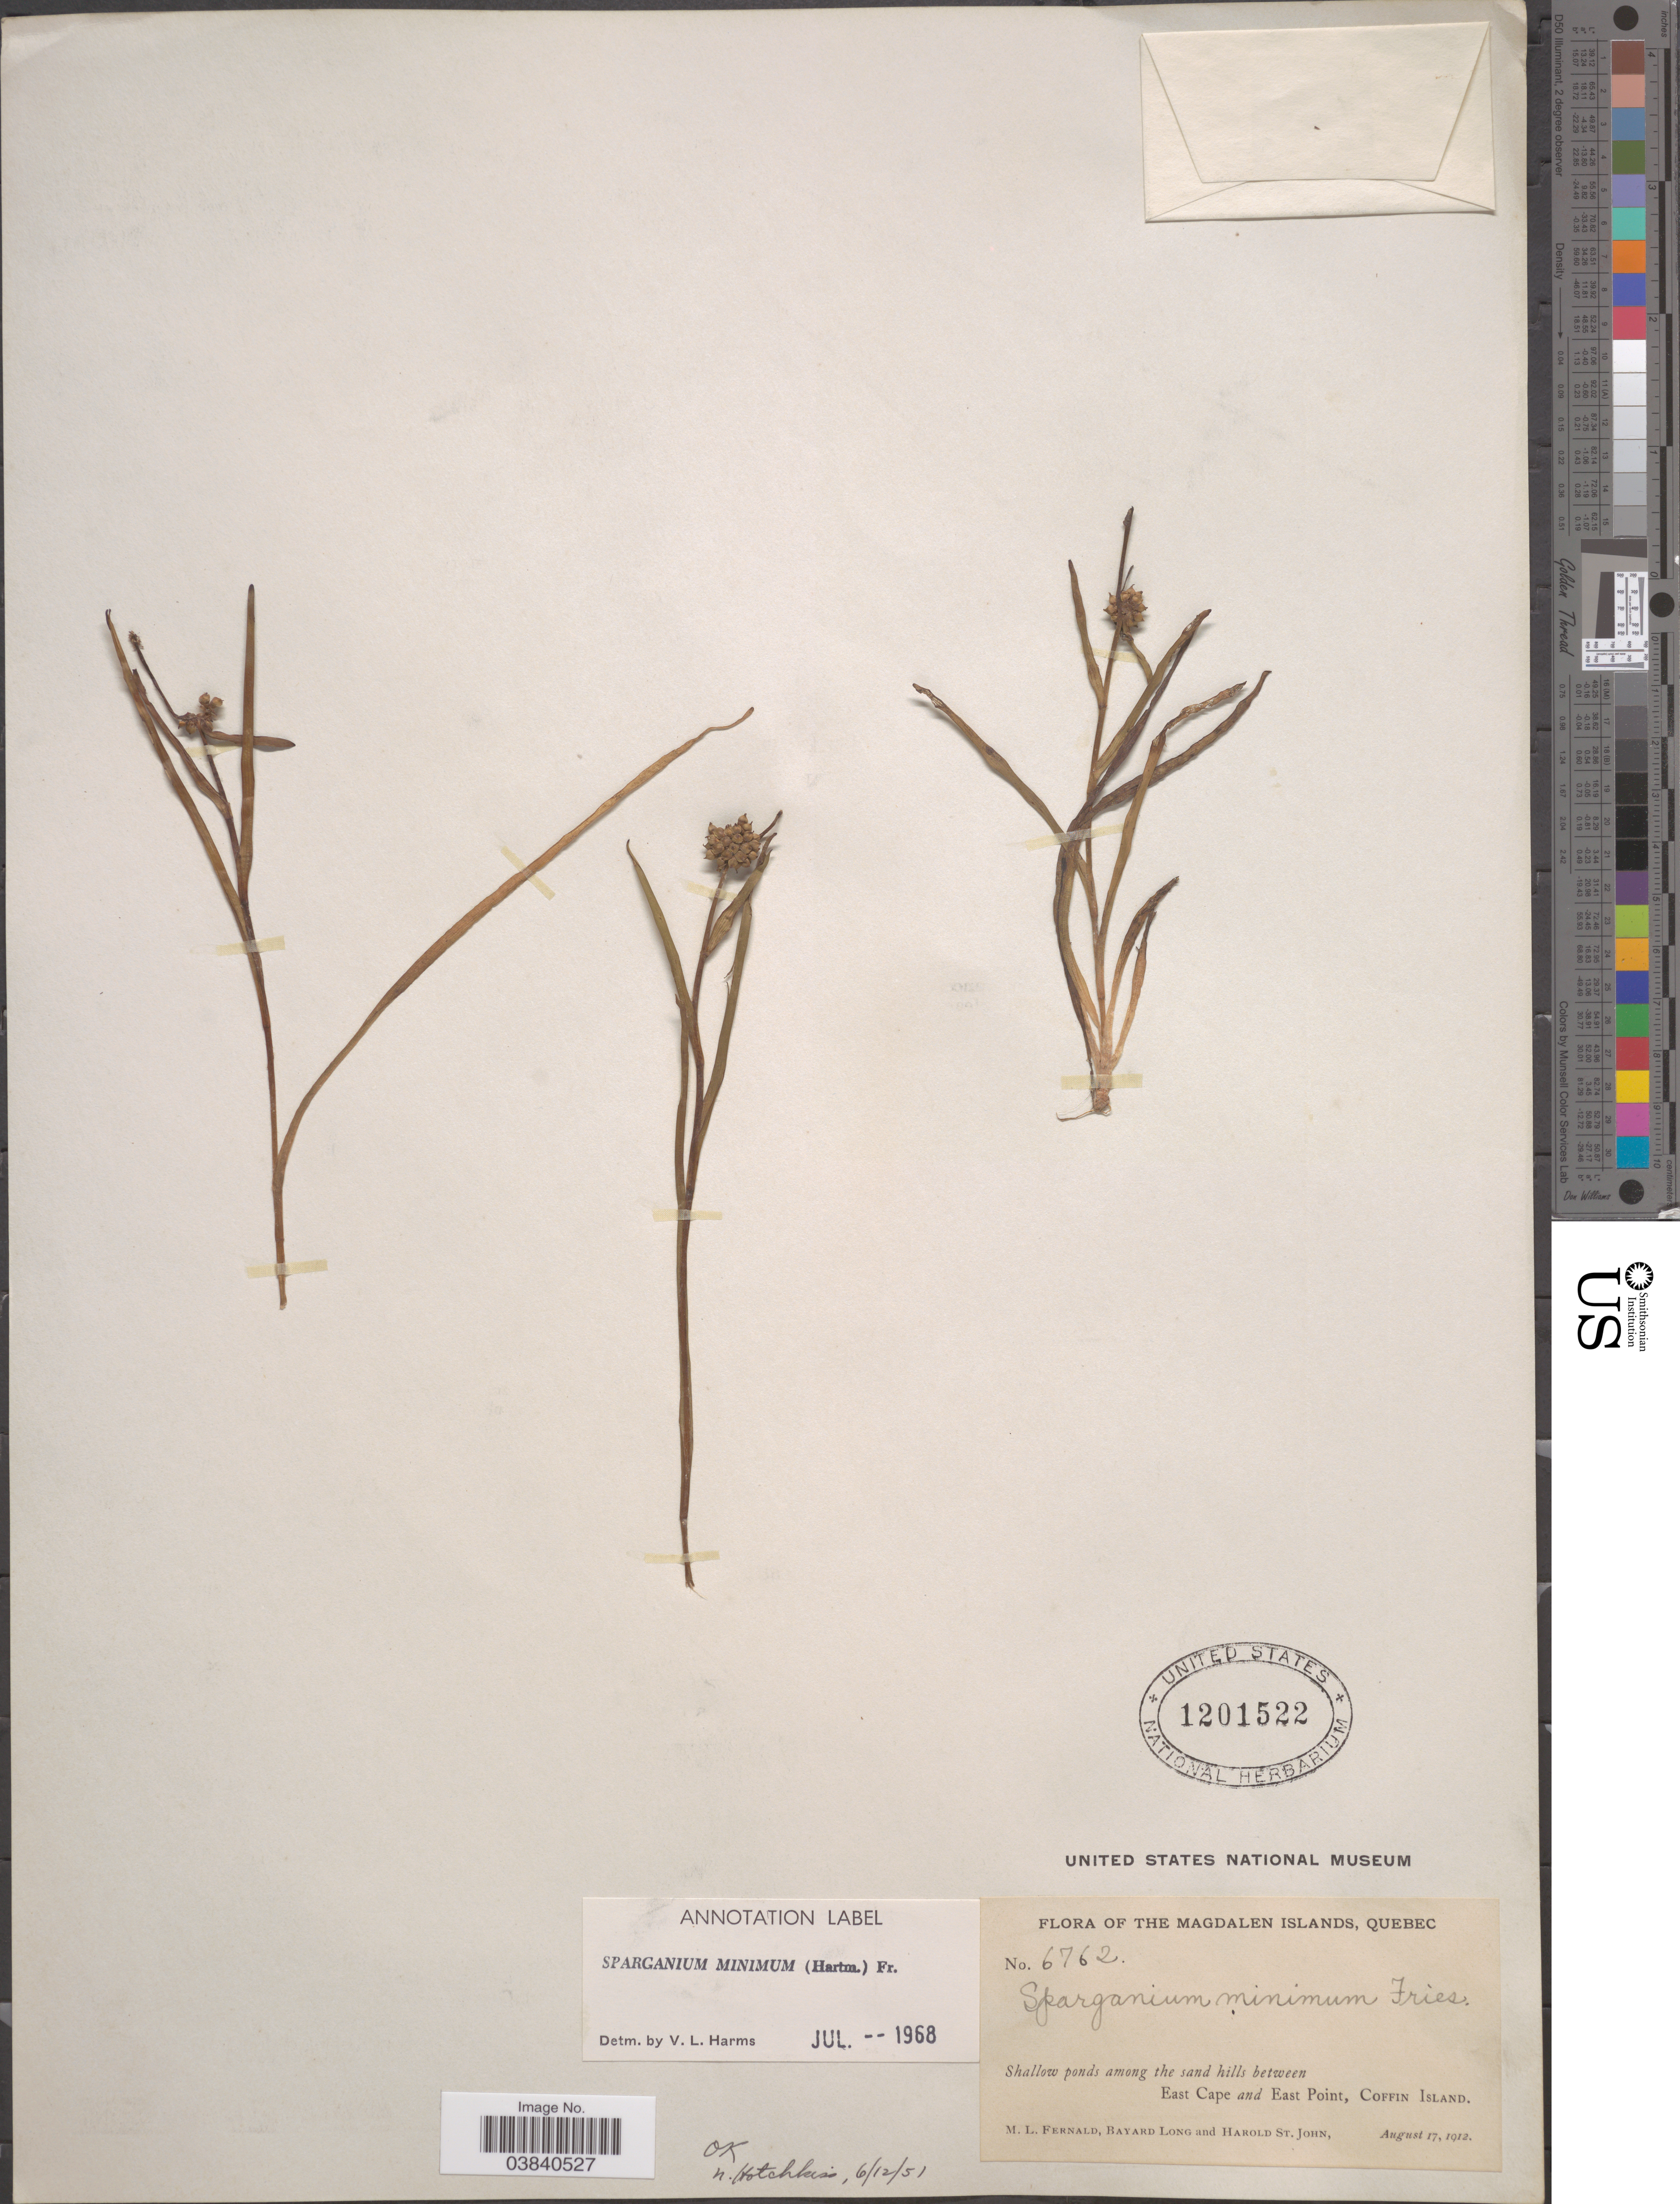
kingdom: Plantae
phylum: Tracheophyta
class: Liliopsida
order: Poales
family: Typhaceae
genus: Sparganium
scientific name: Sparganium minimum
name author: Wallr.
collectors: M. L. Fernald, B. Long & H. St. John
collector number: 6762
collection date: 1912-08-17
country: Canada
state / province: Quebec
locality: Magdalen Islands. Shallow ponds among the sand hills between East Cape and East Point, Coffin Island.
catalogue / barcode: US 1201522